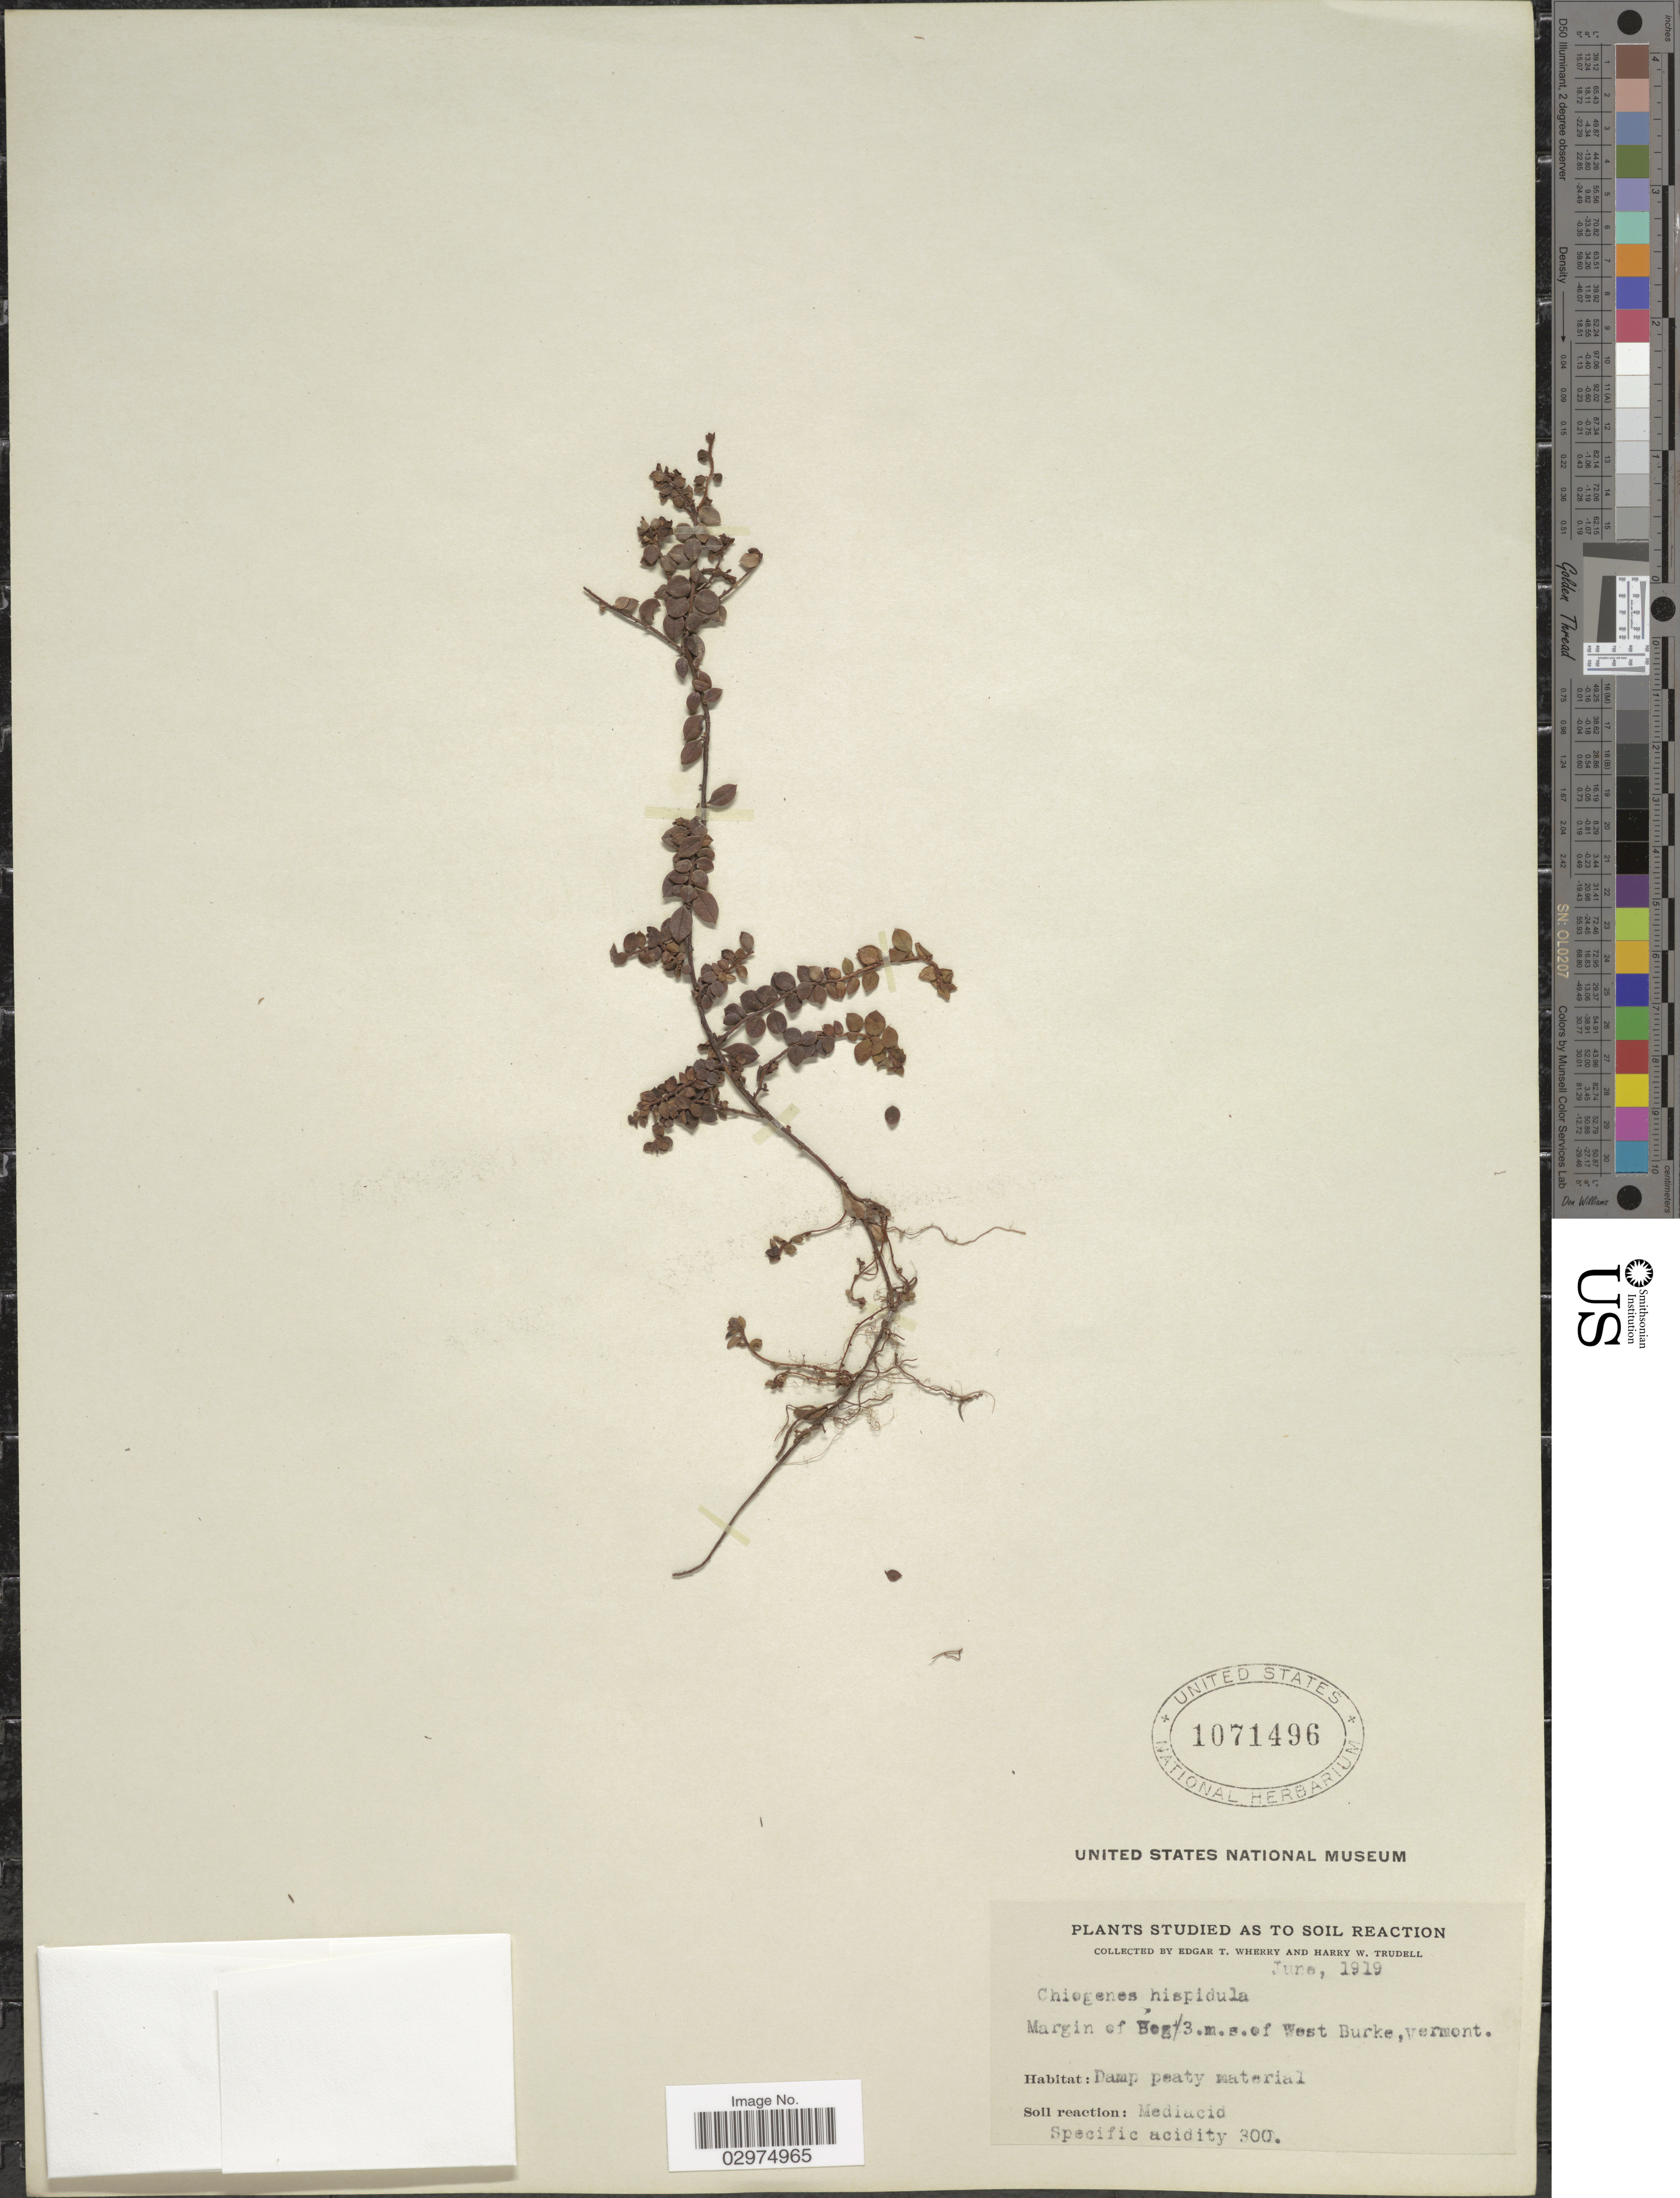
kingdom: Plantae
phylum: Tracheophyta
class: Magnoliopsida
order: Ericales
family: Ericaceae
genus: Gaultheria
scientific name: Gaultheria hispidula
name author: (L.) Muhl. ex Bigelow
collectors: E. T. Wherry & H. Trudell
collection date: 1919-06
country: United States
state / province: Vermont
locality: Margin of Bog 3 m. s. of West Burke.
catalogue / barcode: US 1071496